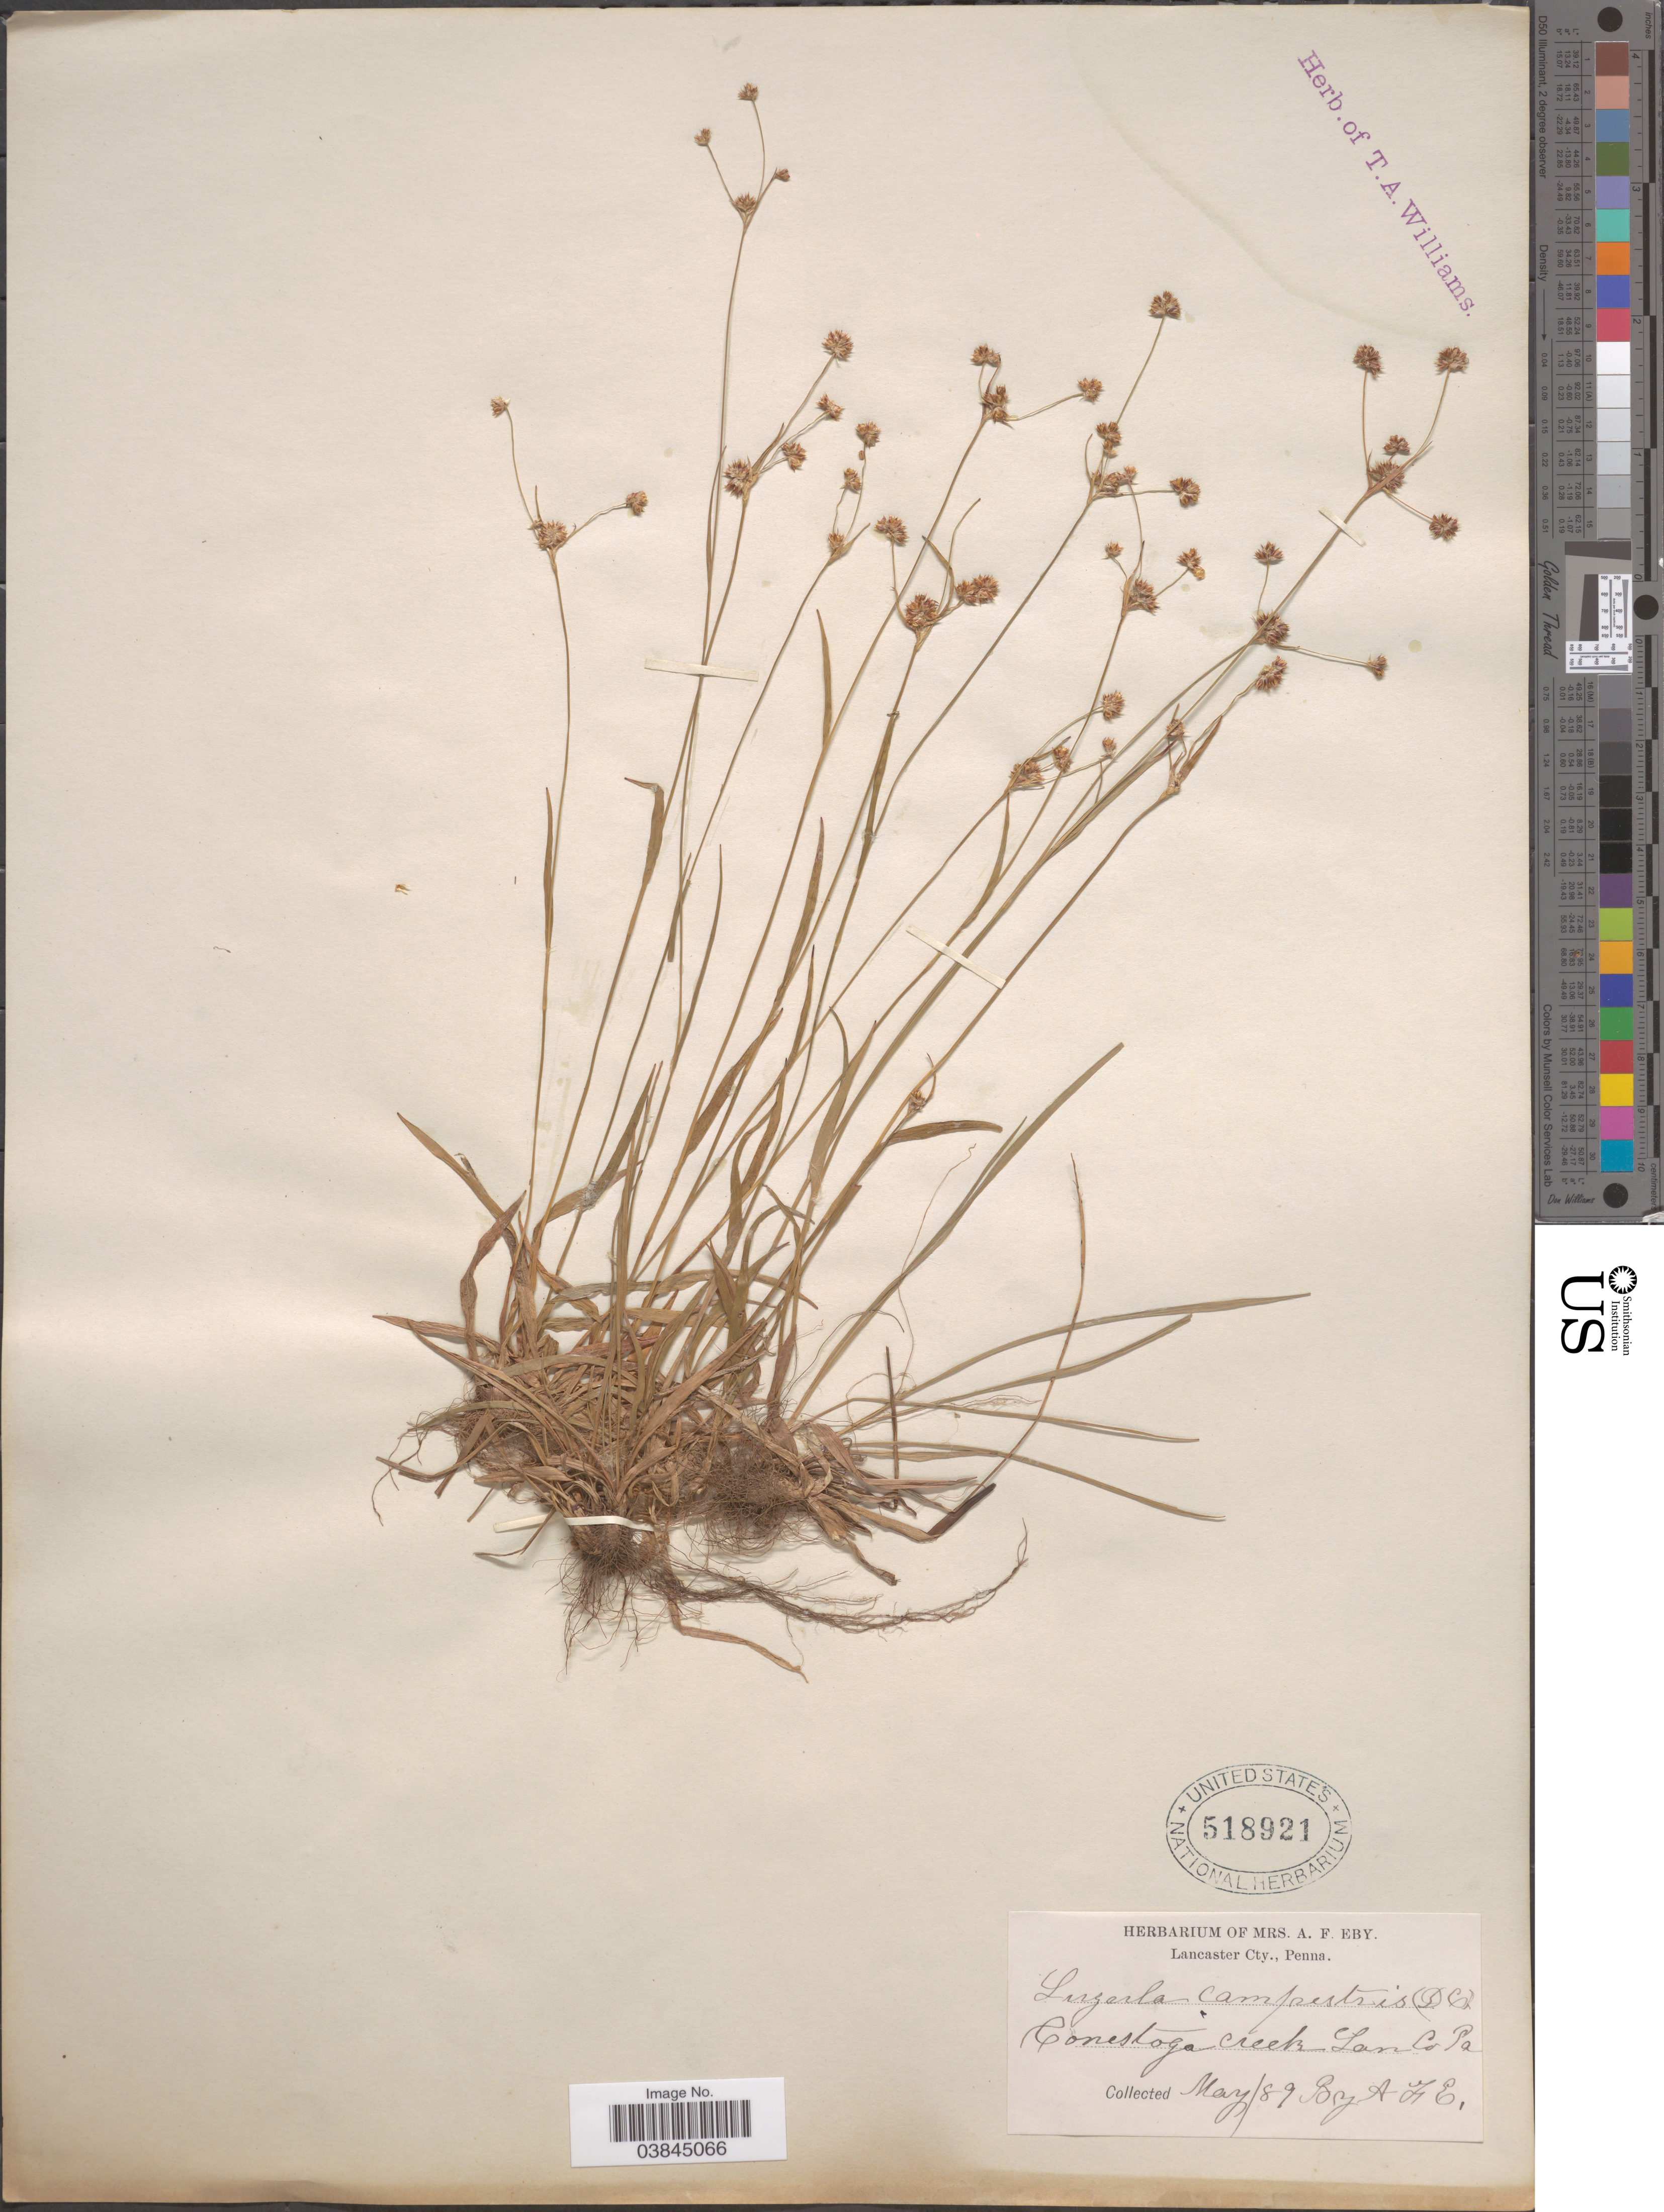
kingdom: Plantae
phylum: Tracheophyta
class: Liliopsida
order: Poales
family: Juncaceae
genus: Luzula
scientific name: Luzula campestris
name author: (L.) DC.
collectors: Mrs. A. F. Eby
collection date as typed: Transcribed d/m/y: /5/89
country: United States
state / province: Pennsylvania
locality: Conestoga Creek Lan Co.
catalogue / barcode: US 518921